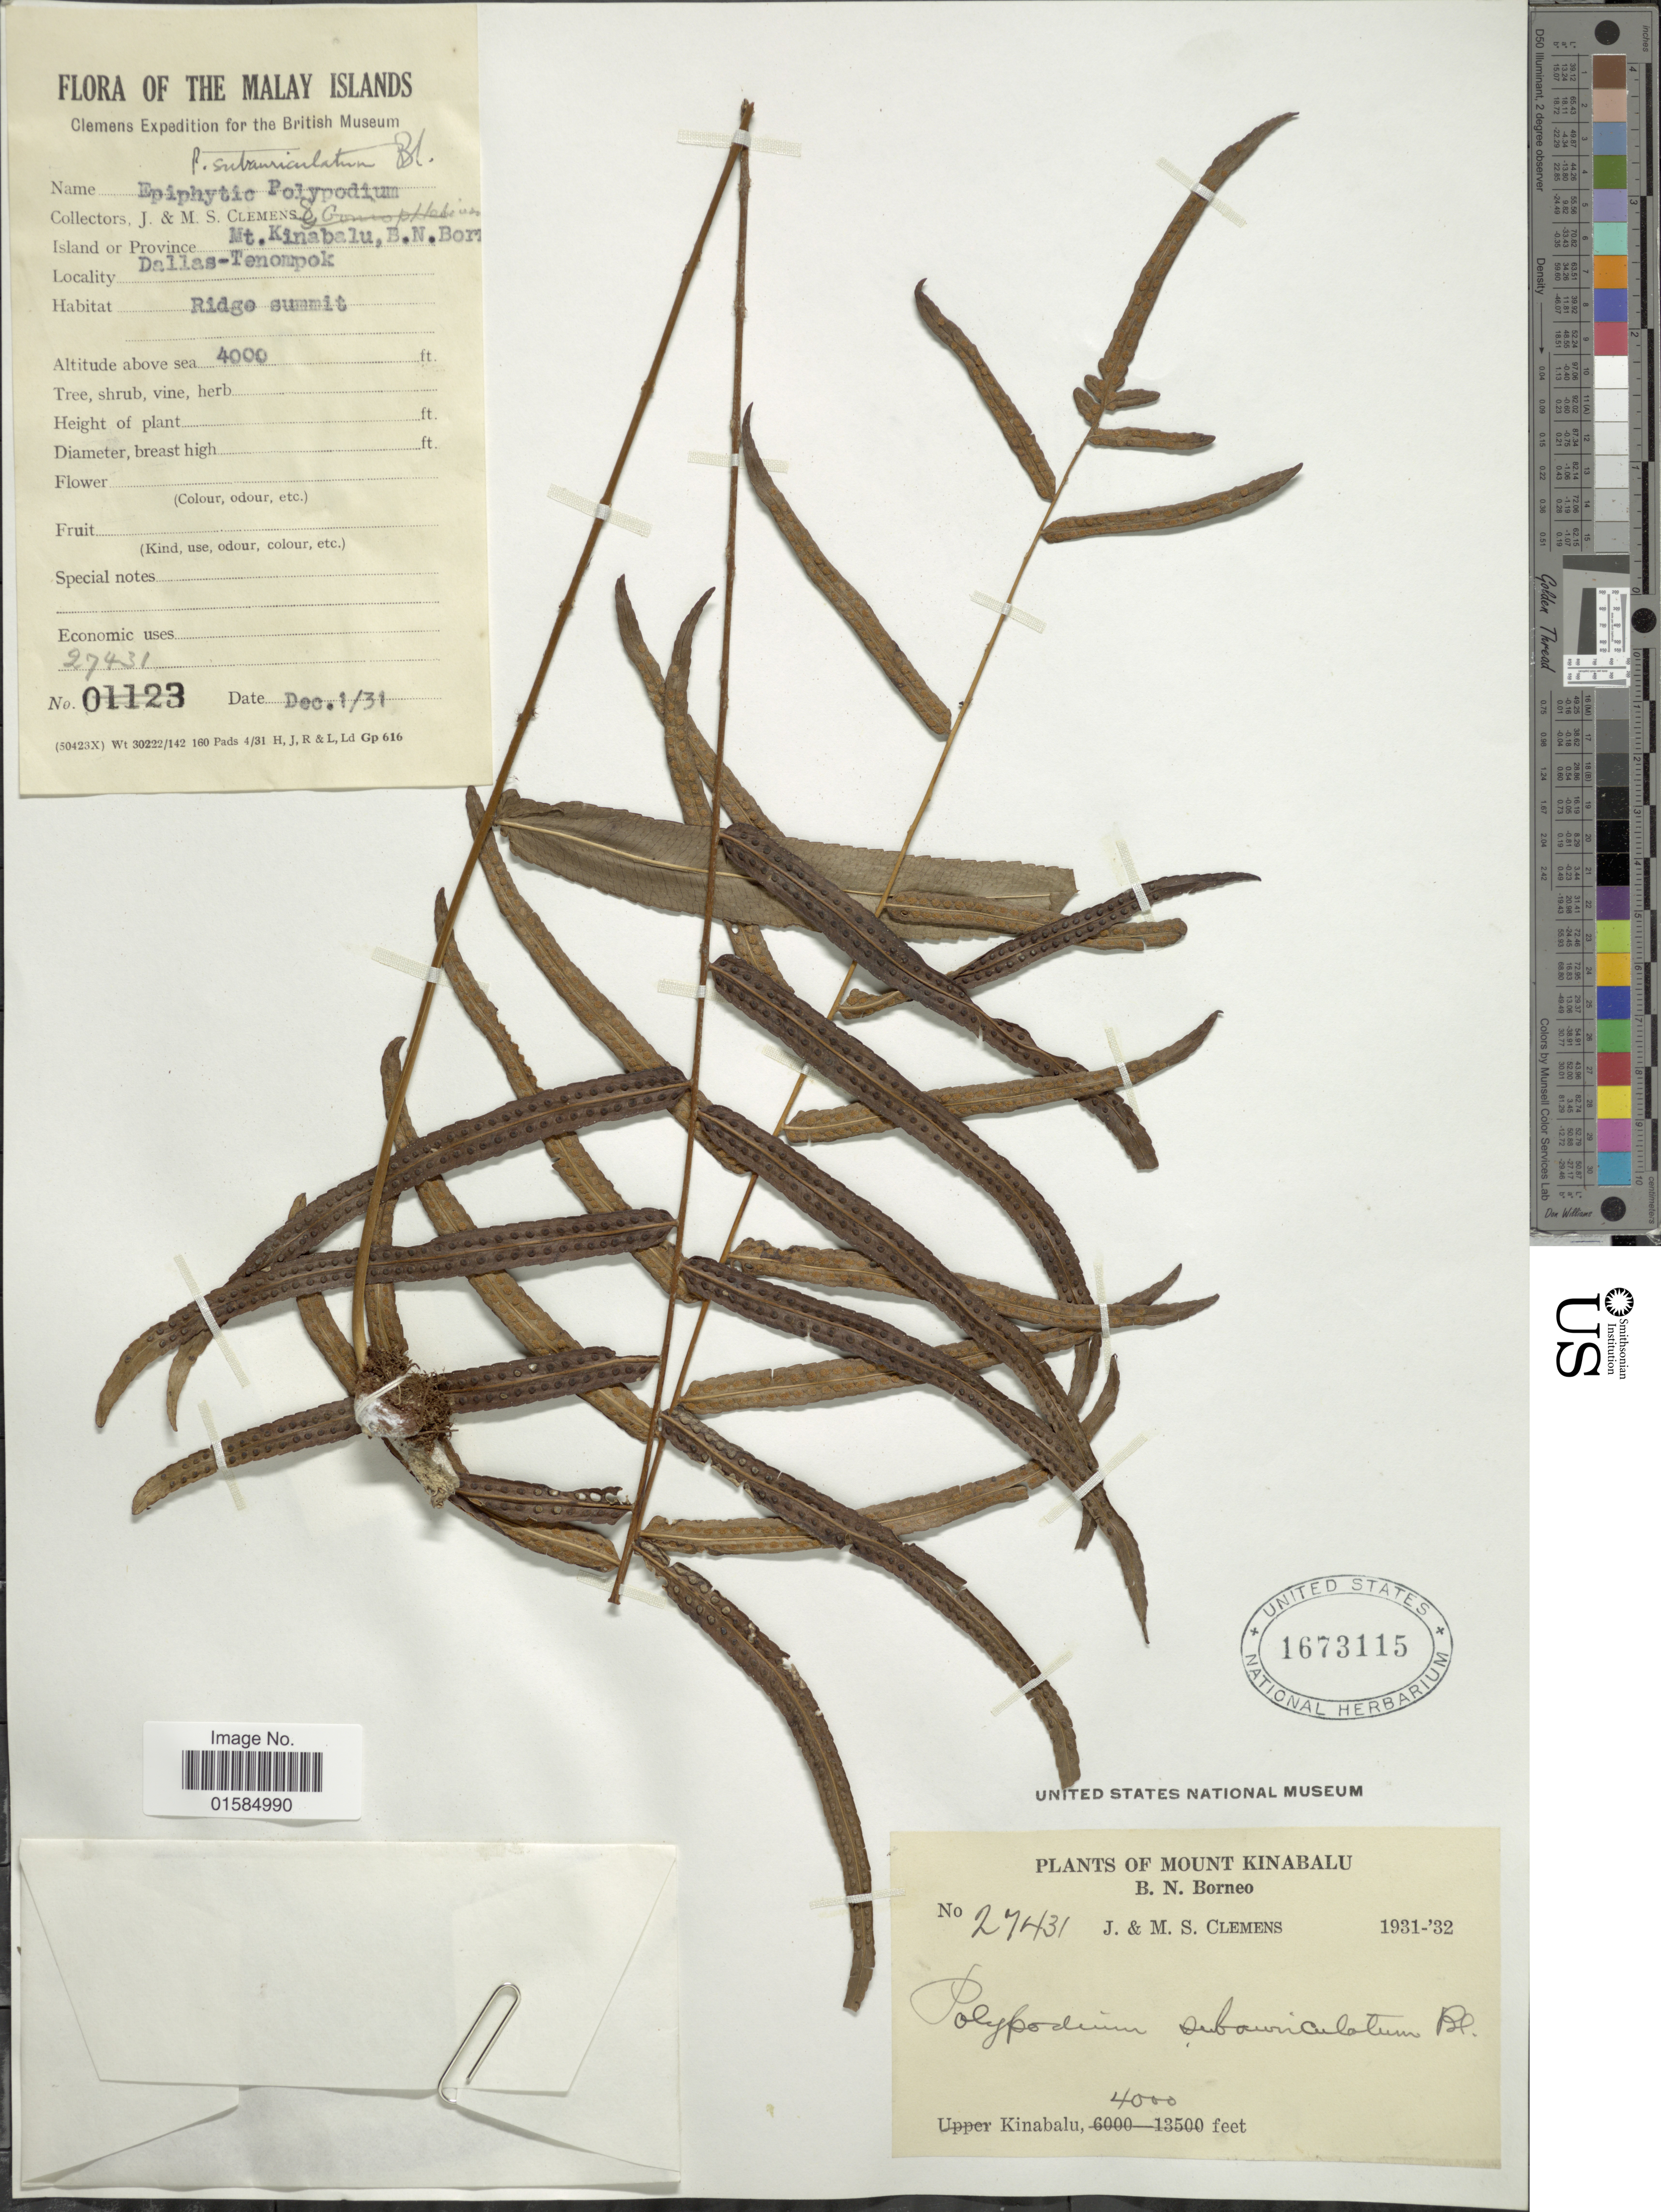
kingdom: Plantae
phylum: Tracheophyta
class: Polypodiopsida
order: Polypodiales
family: Polypodiaceae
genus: Goniophlebium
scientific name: Goniophlebium subauriculatum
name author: (Blume) C. Presl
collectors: J. Clemens & M. S. Clemens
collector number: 27431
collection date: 1931-12-01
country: Malaysia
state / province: Sabah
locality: Malay Islands, Mount Kinabalu, B. N. Borneo, Kinabalu, Dallas-Tenompok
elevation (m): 1219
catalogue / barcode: US 1673115